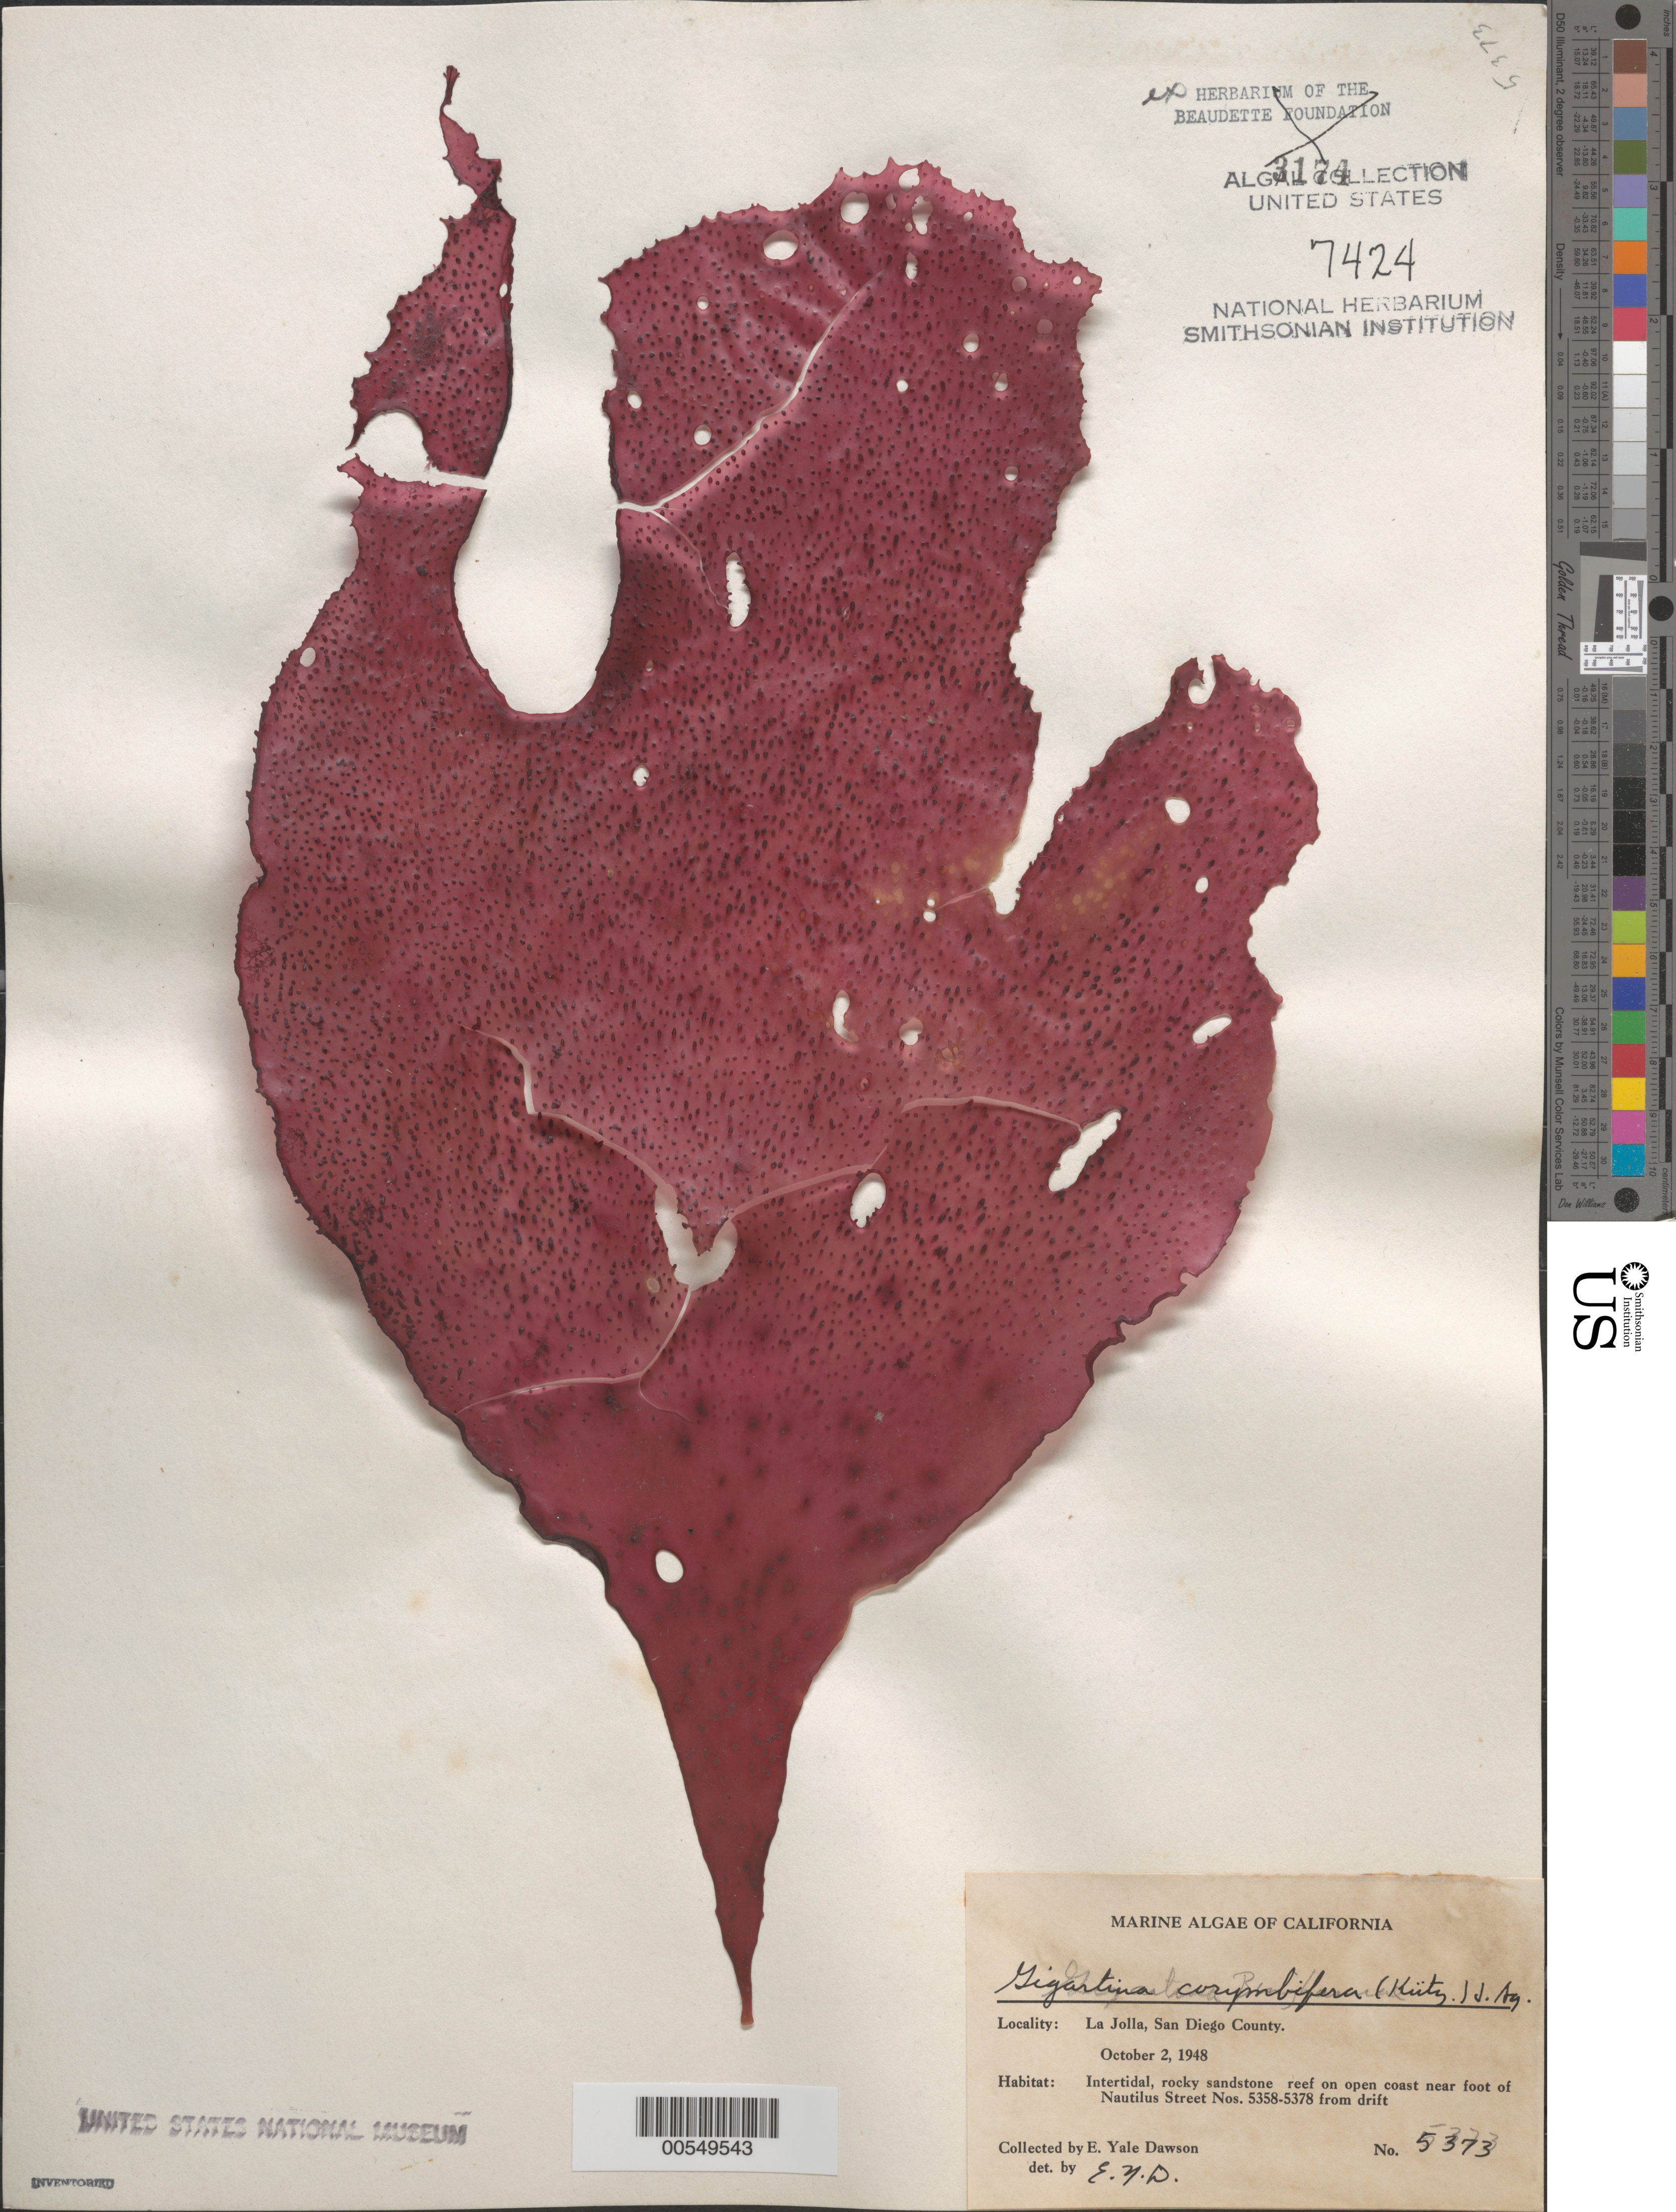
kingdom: Plantae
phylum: Rhodophyta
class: Florideophyceae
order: Gigartinales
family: Gigartinaceae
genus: Chondracanthus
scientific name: Chondracanthus corymbiferus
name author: (Kütz.) Guiry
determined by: Algae name updating Project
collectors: E. Y. Dawson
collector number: EYD 5373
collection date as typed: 02 Oct 1948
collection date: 1948-10-02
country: United States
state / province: California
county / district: San Diego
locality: La Jolla, near foot of Nautilus Street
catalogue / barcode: US 7424